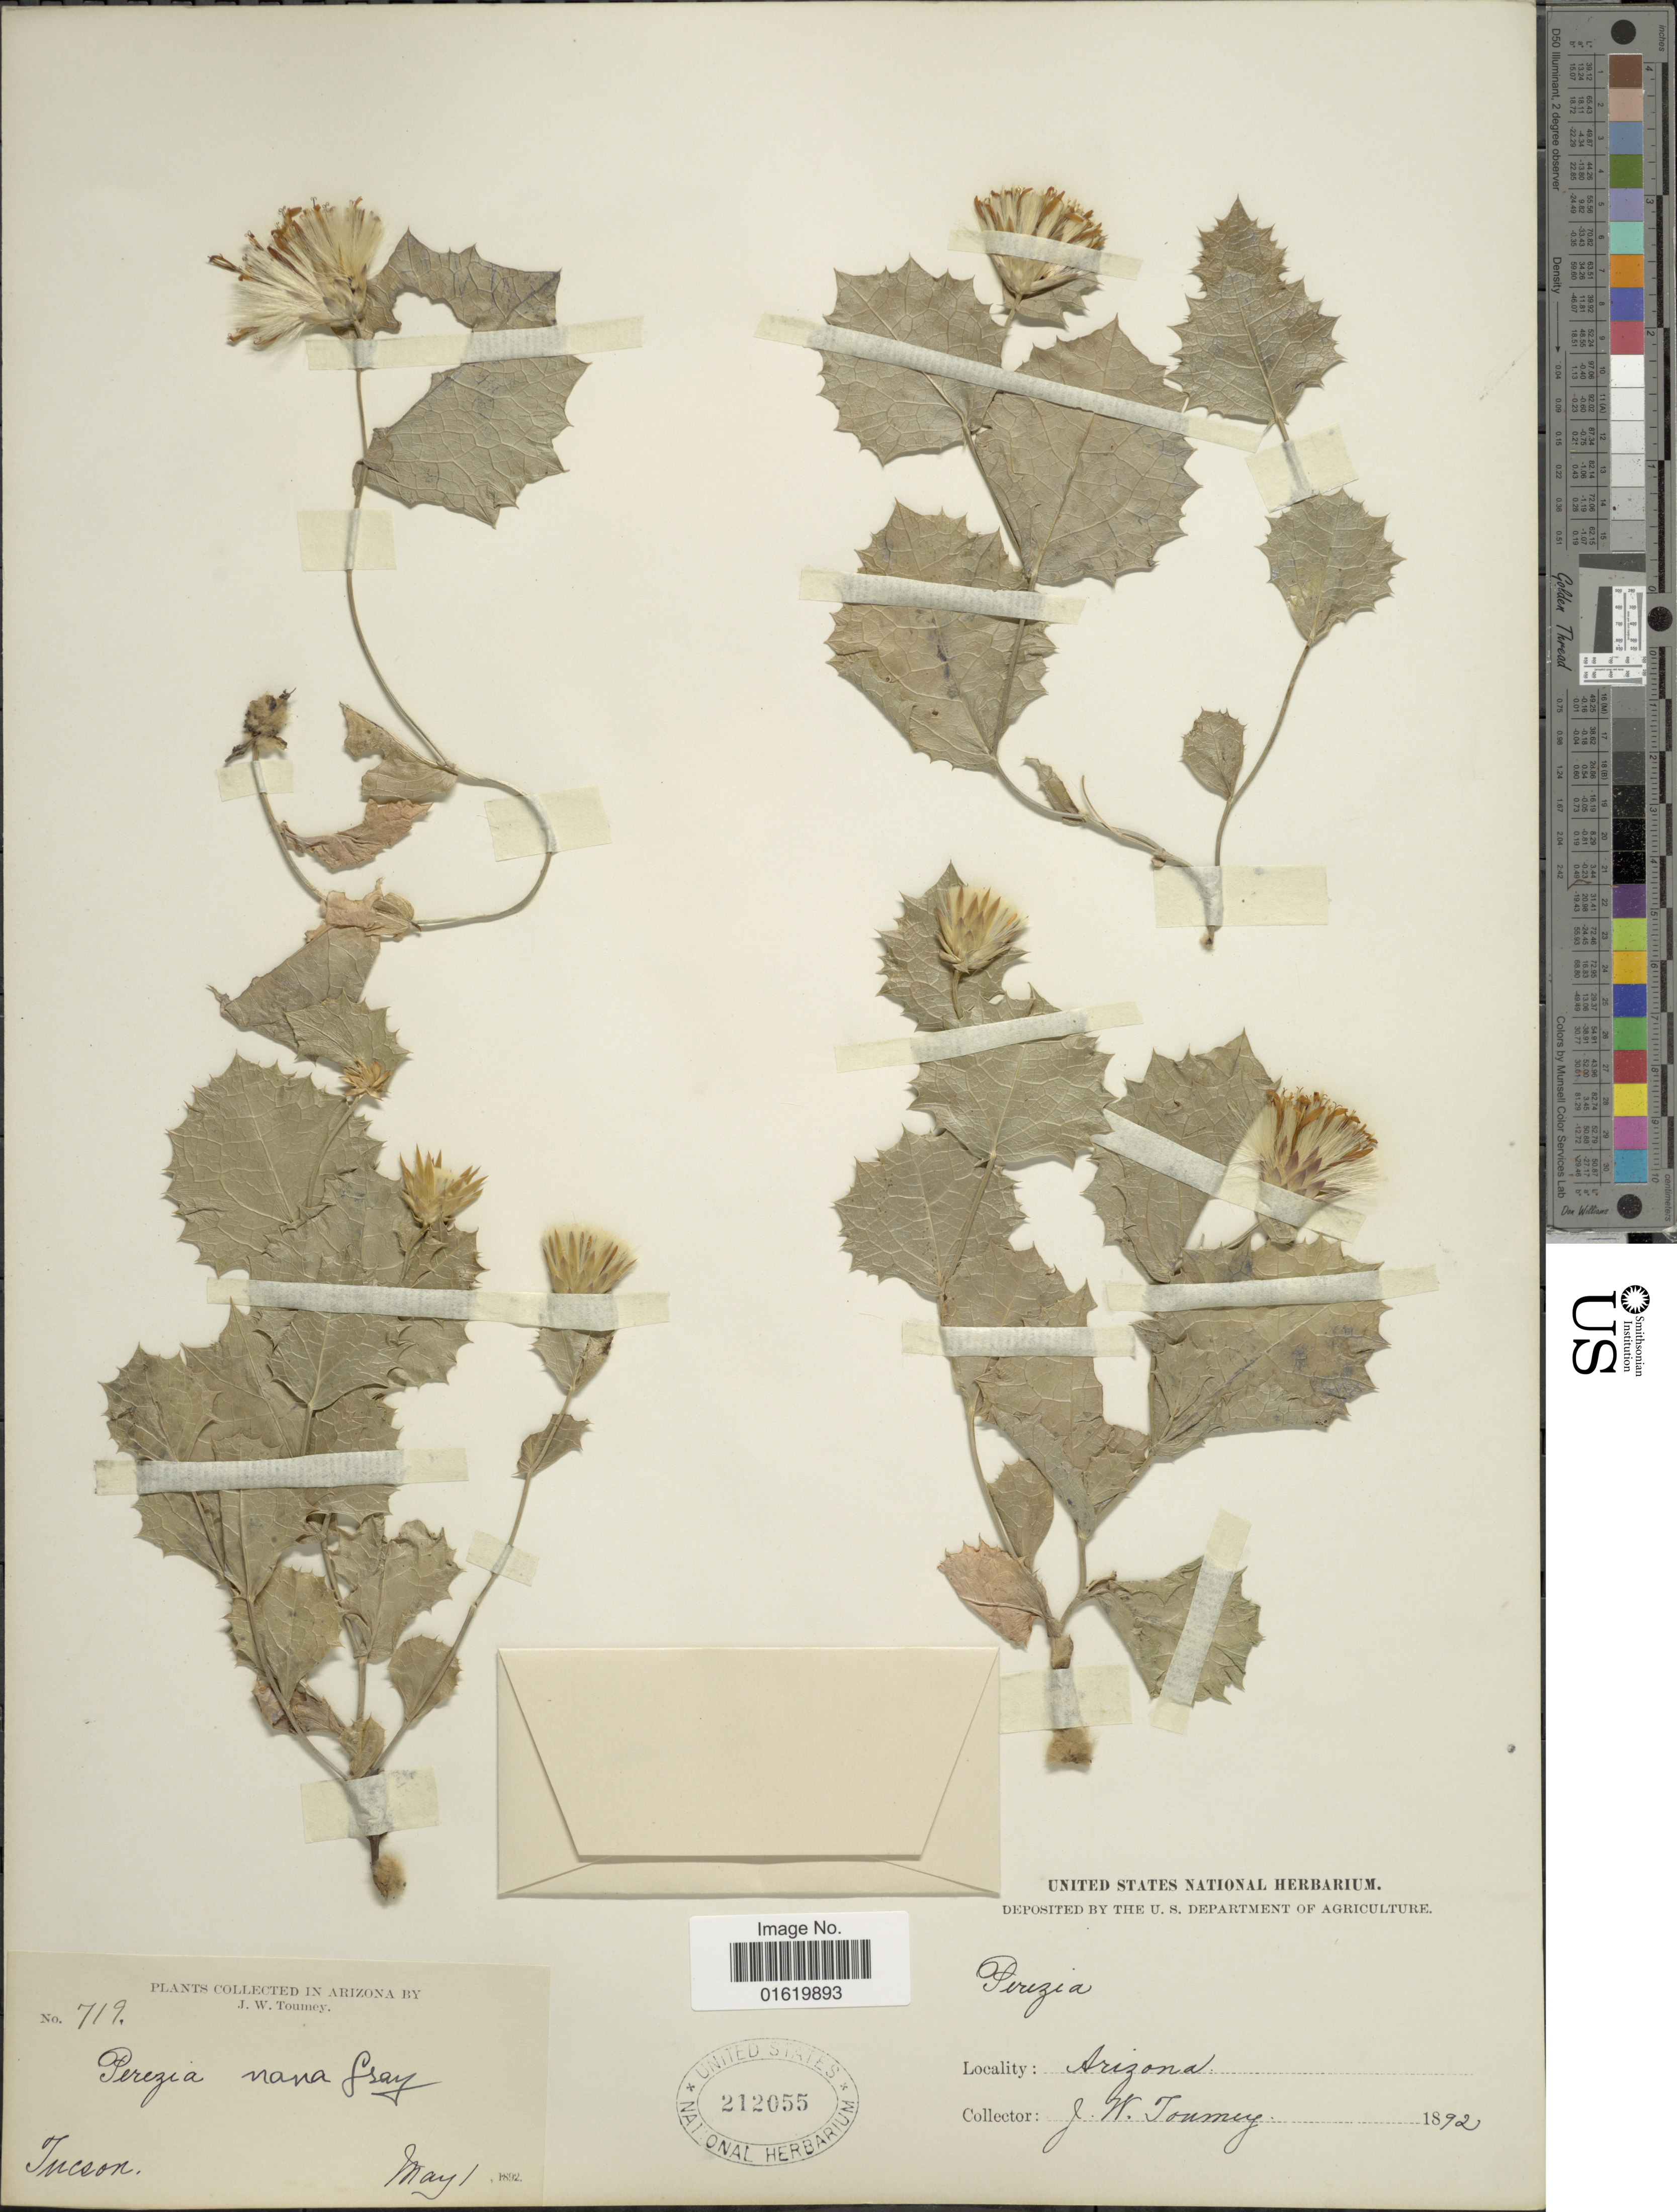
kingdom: Plantae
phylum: Tracheophyta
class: Magnoliopsida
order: Asterales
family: Asteraceae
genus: Acourtia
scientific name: Acourtia nana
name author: (A. Gray) Reveal & R.M. King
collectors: J. Tourney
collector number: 719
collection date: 1892-05-01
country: United States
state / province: Arizona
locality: Incson.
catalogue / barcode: US 212055